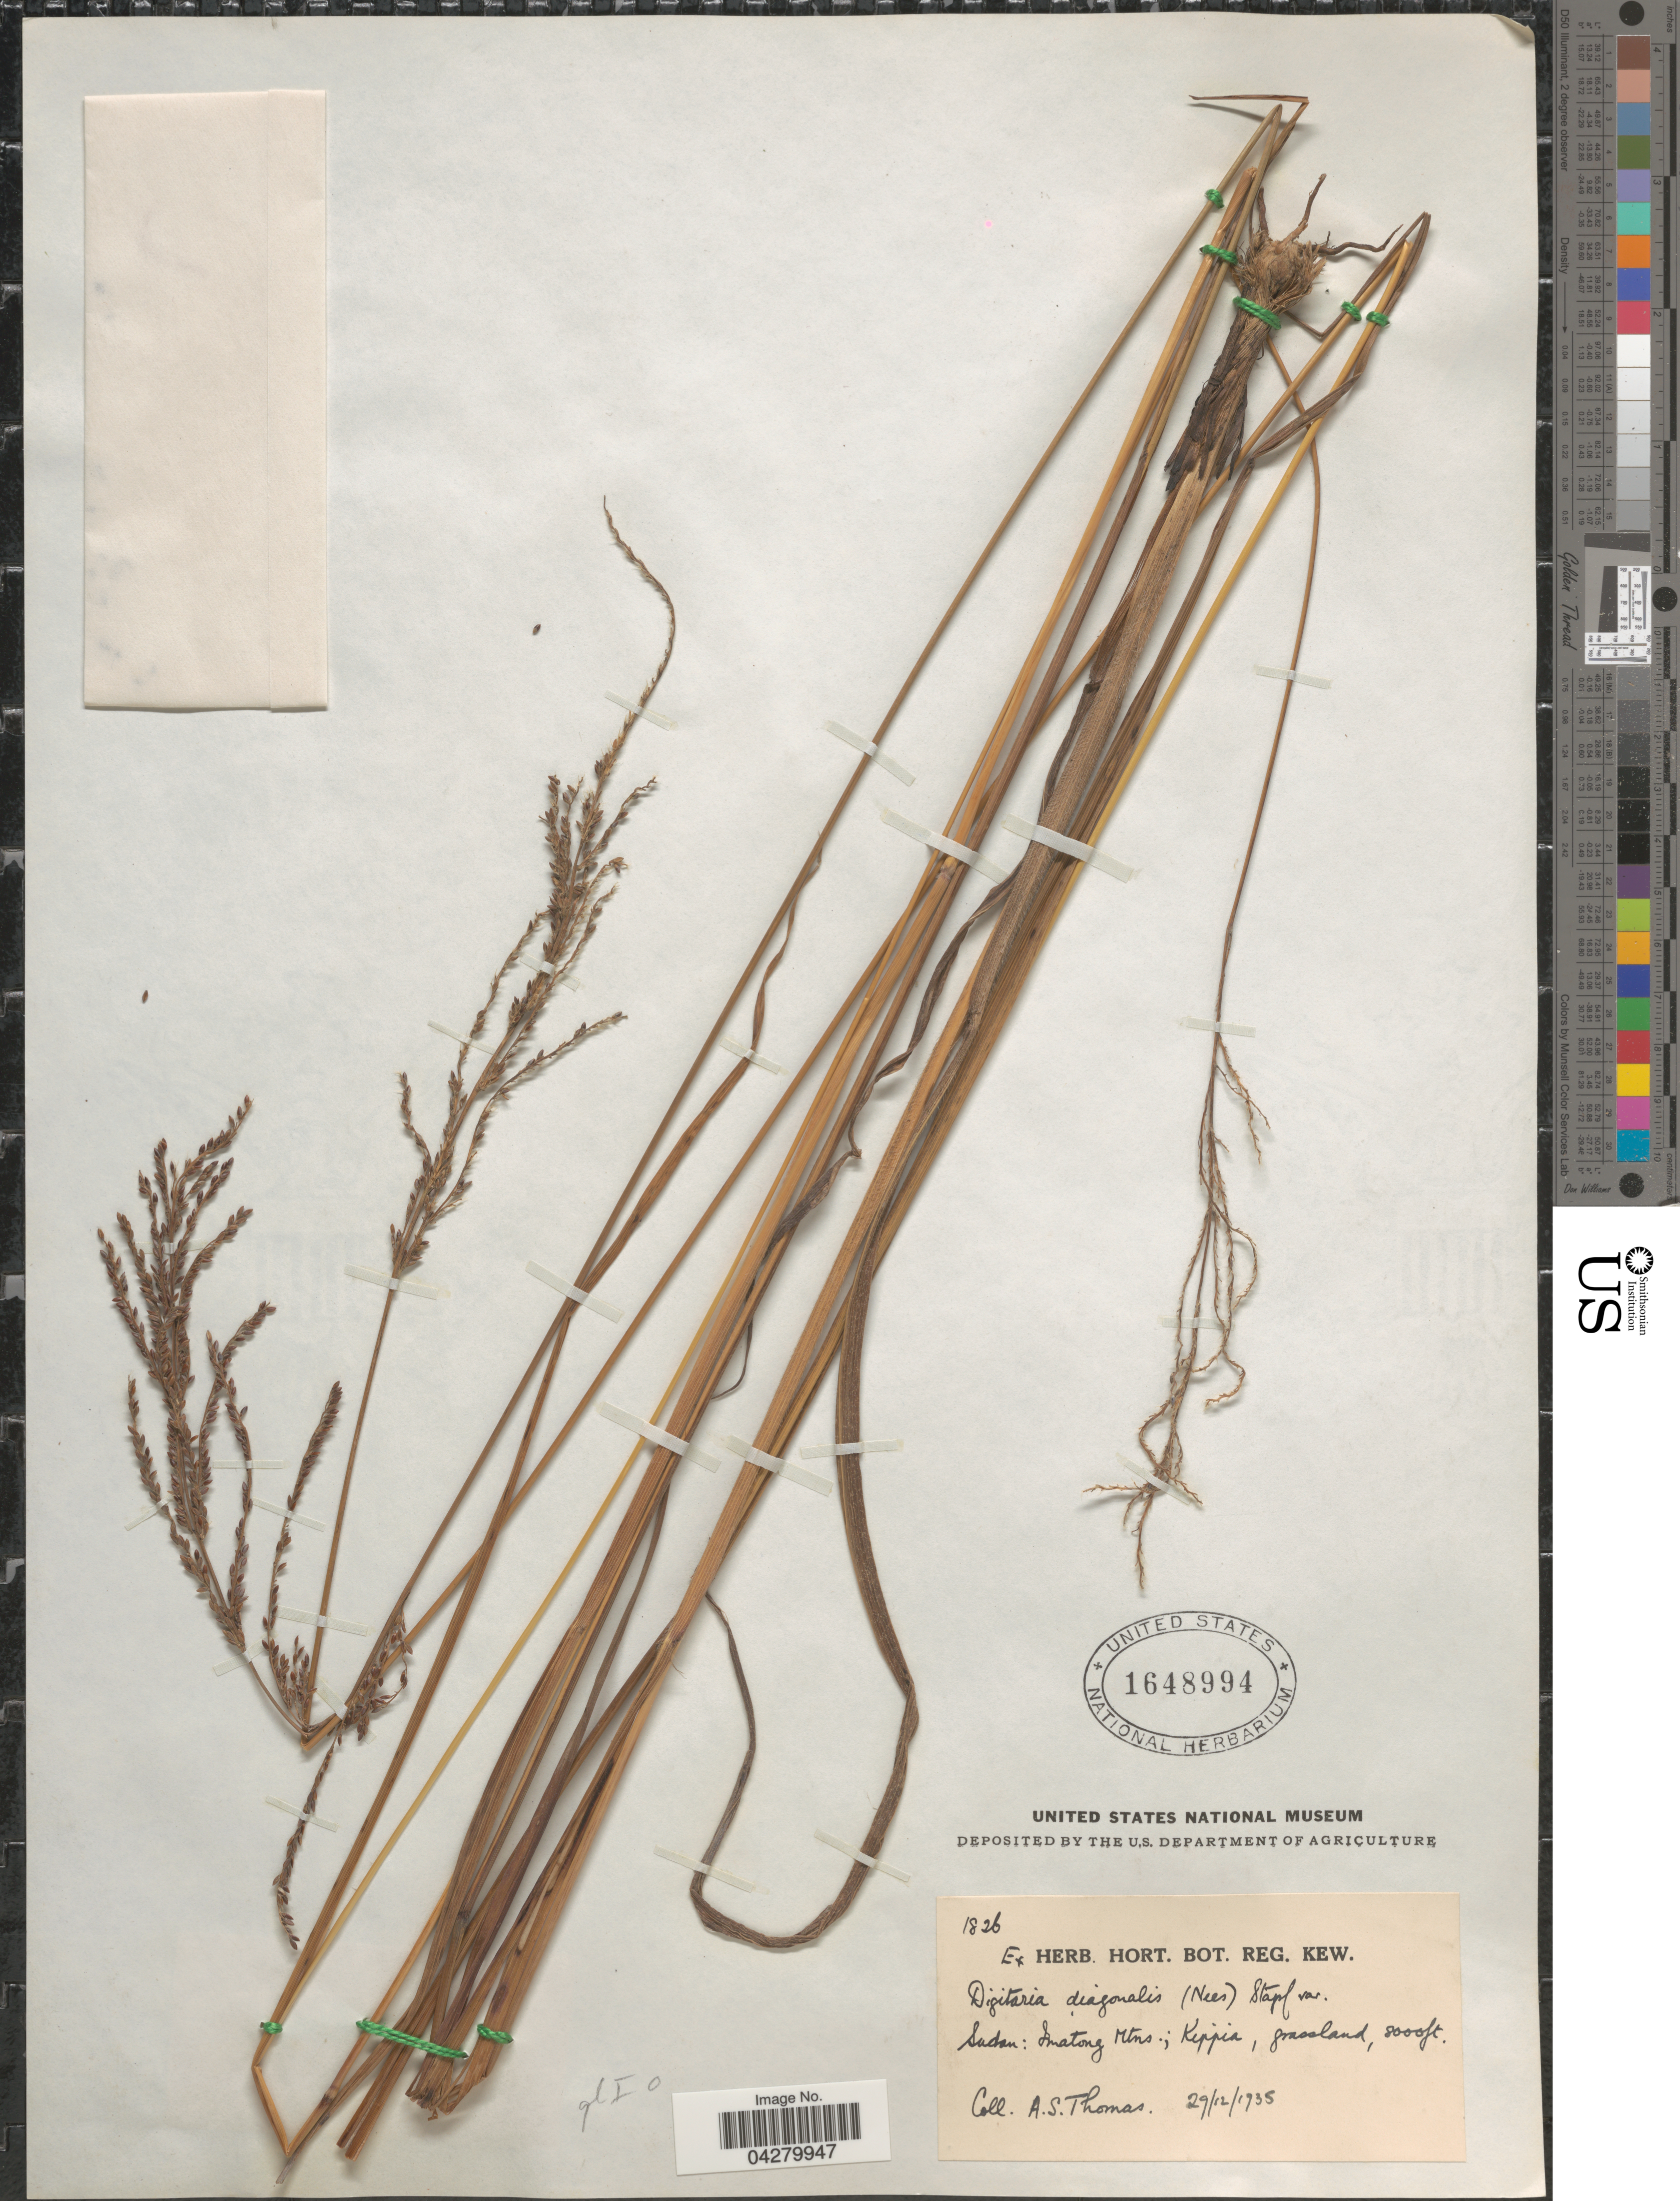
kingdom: Plantae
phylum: Tracheophyta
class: Liliopsida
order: Poales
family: Poaceae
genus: Digitaria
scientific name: Digitaria diagonalis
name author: (Nees) Stapf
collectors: A. Thomas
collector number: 1826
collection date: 1935-12-29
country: Sudan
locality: Imatong Mtns.; Kippia.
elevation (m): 2438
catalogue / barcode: US 1648994